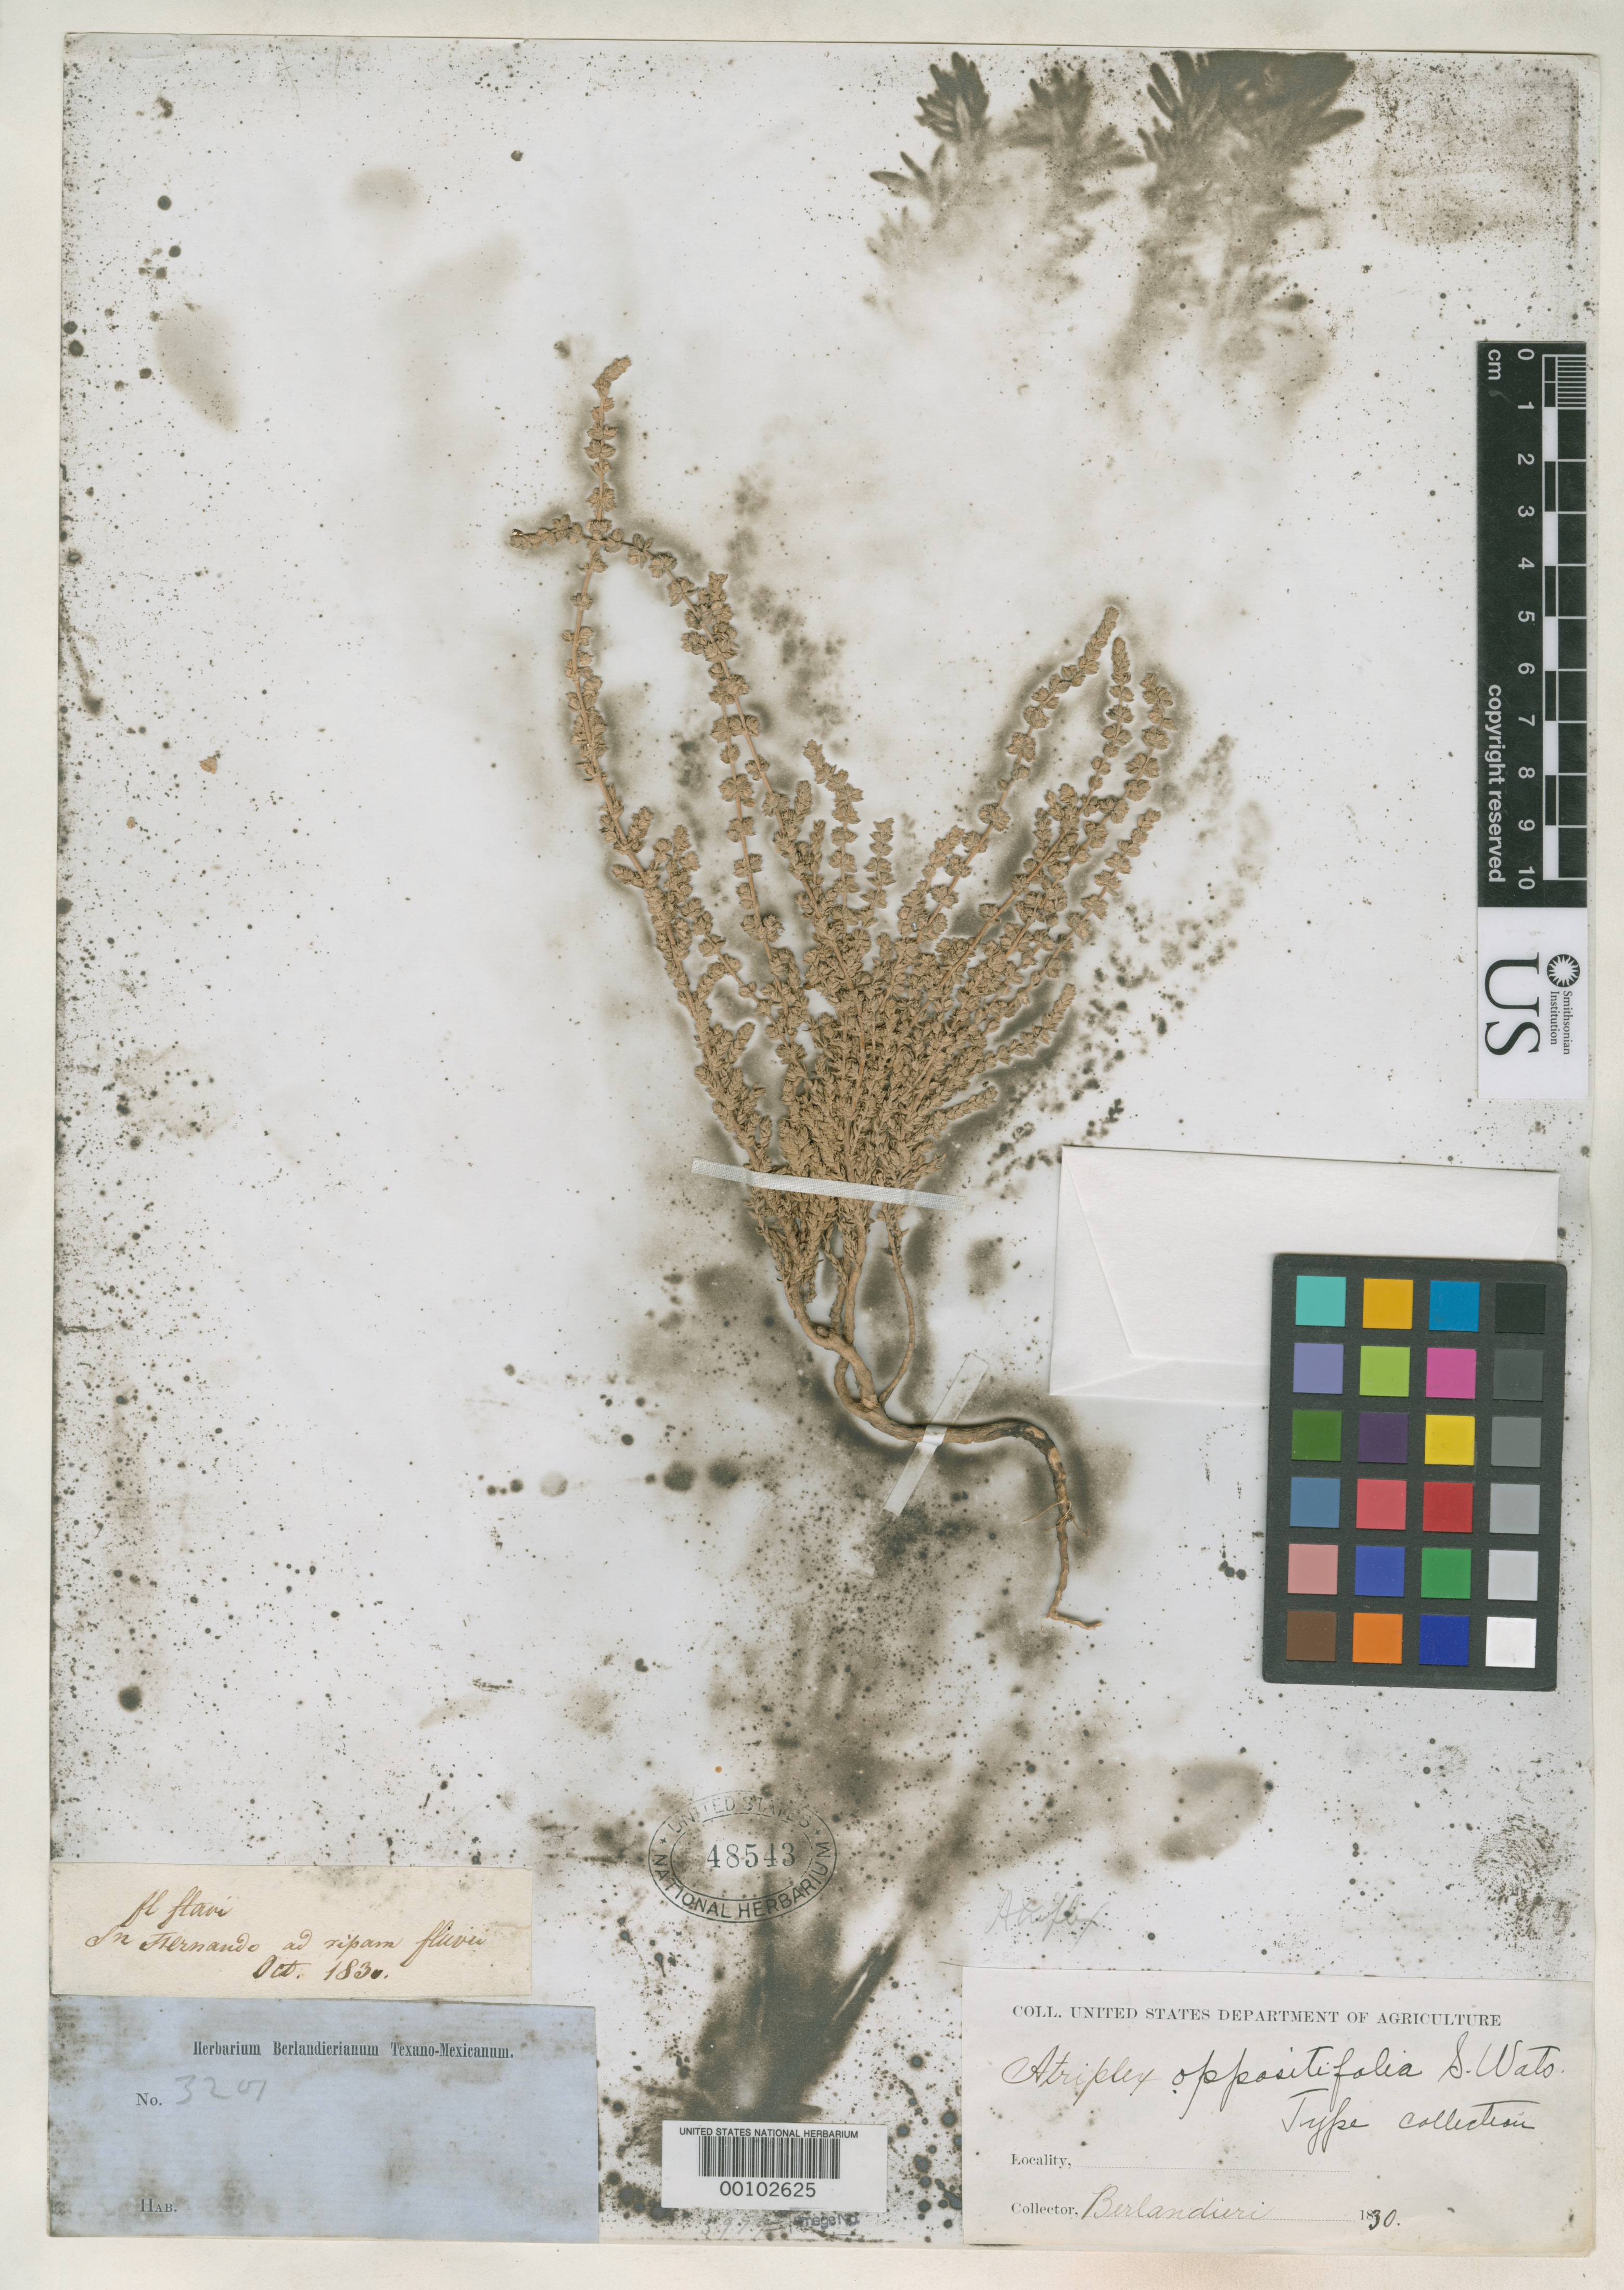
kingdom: Plantae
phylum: Tracheophyta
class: Magnoliopsida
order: Caryophyllales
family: Amaranthaceae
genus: Atriplex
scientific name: Atriplex oppositifolia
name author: S. Watson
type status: Type Collection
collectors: J. L. Berlandier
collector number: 3201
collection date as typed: Oct 1830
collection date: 1830-10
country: Mexico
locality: In Fernando ad riparum fluvi.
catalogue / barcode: US 48543